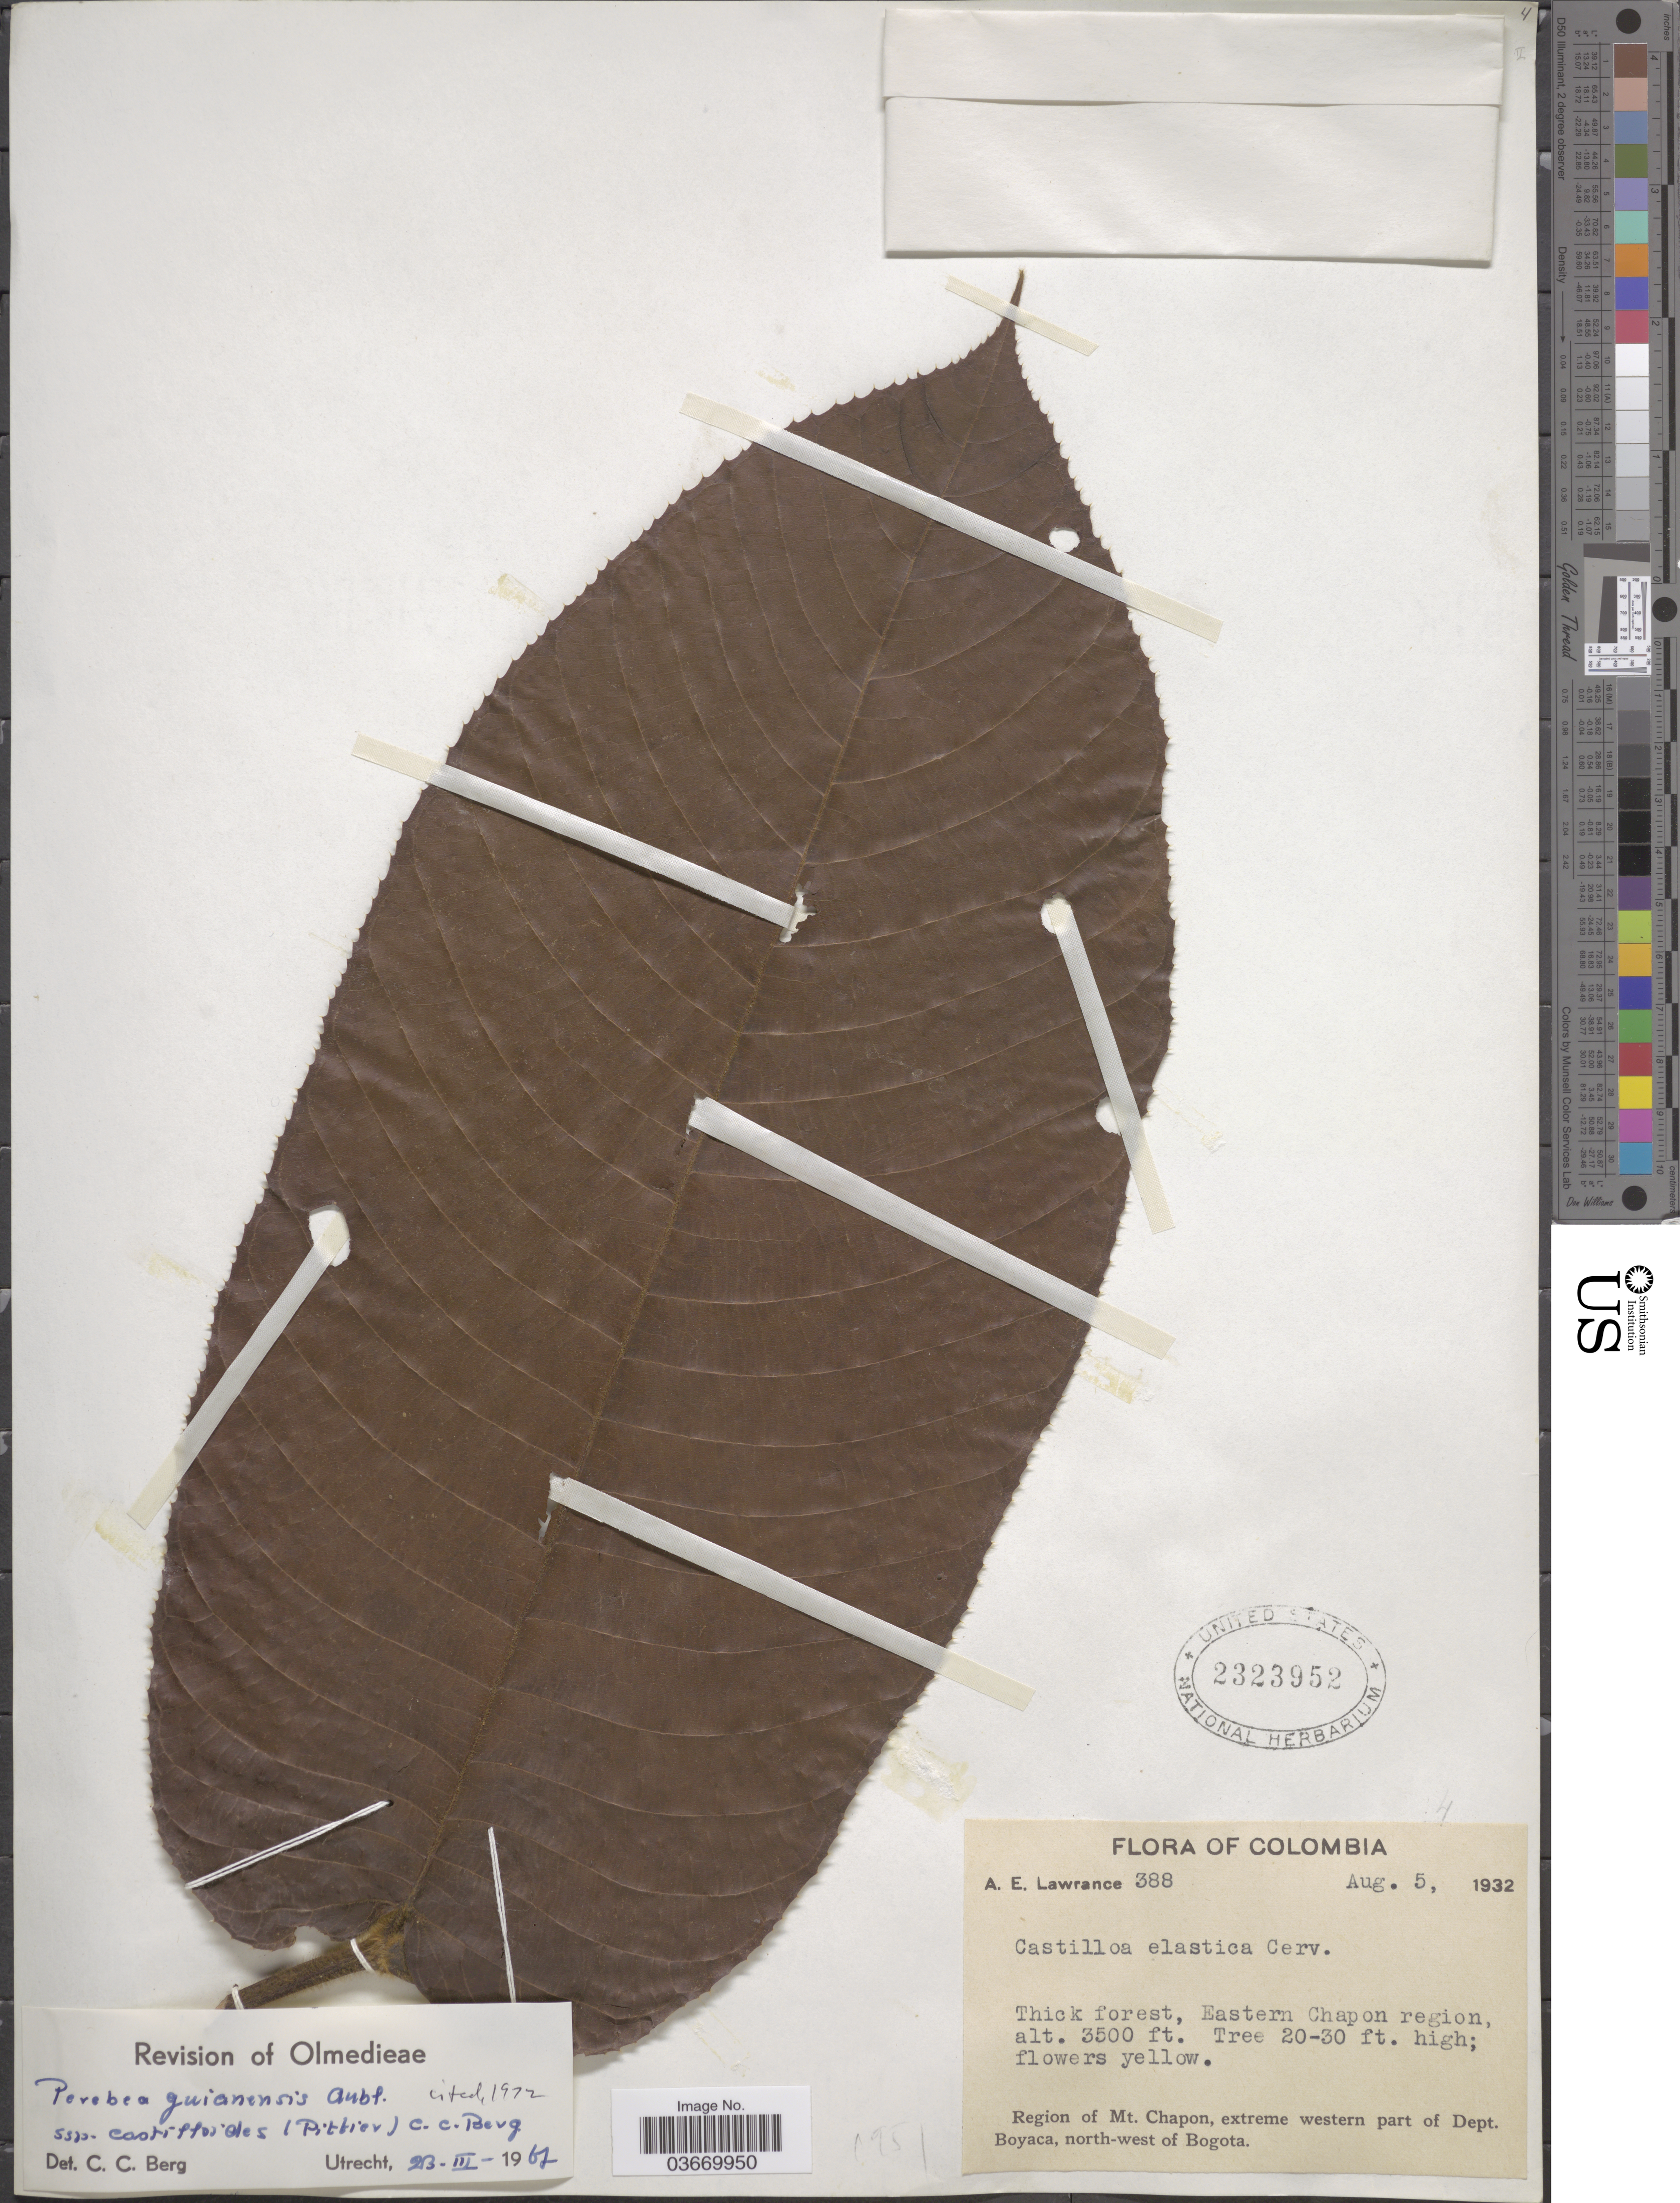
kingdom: Plantae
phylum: Tracheophyta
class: Magnoliopsida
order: Rosales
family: Moraceae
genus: Perebea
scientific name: Perebea guianensis subsp. castilloides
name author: (Pittier) C.C. Berg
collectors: A. Lawrance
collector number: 388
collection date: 1932-08-05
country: Colombia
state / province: Boyacá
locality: Eastern Chapon region. Region of Mt. Chapon, extreme western part of Dept. Boyaca, north-west of Bogota.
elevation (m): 1067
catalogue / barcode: US 2323952